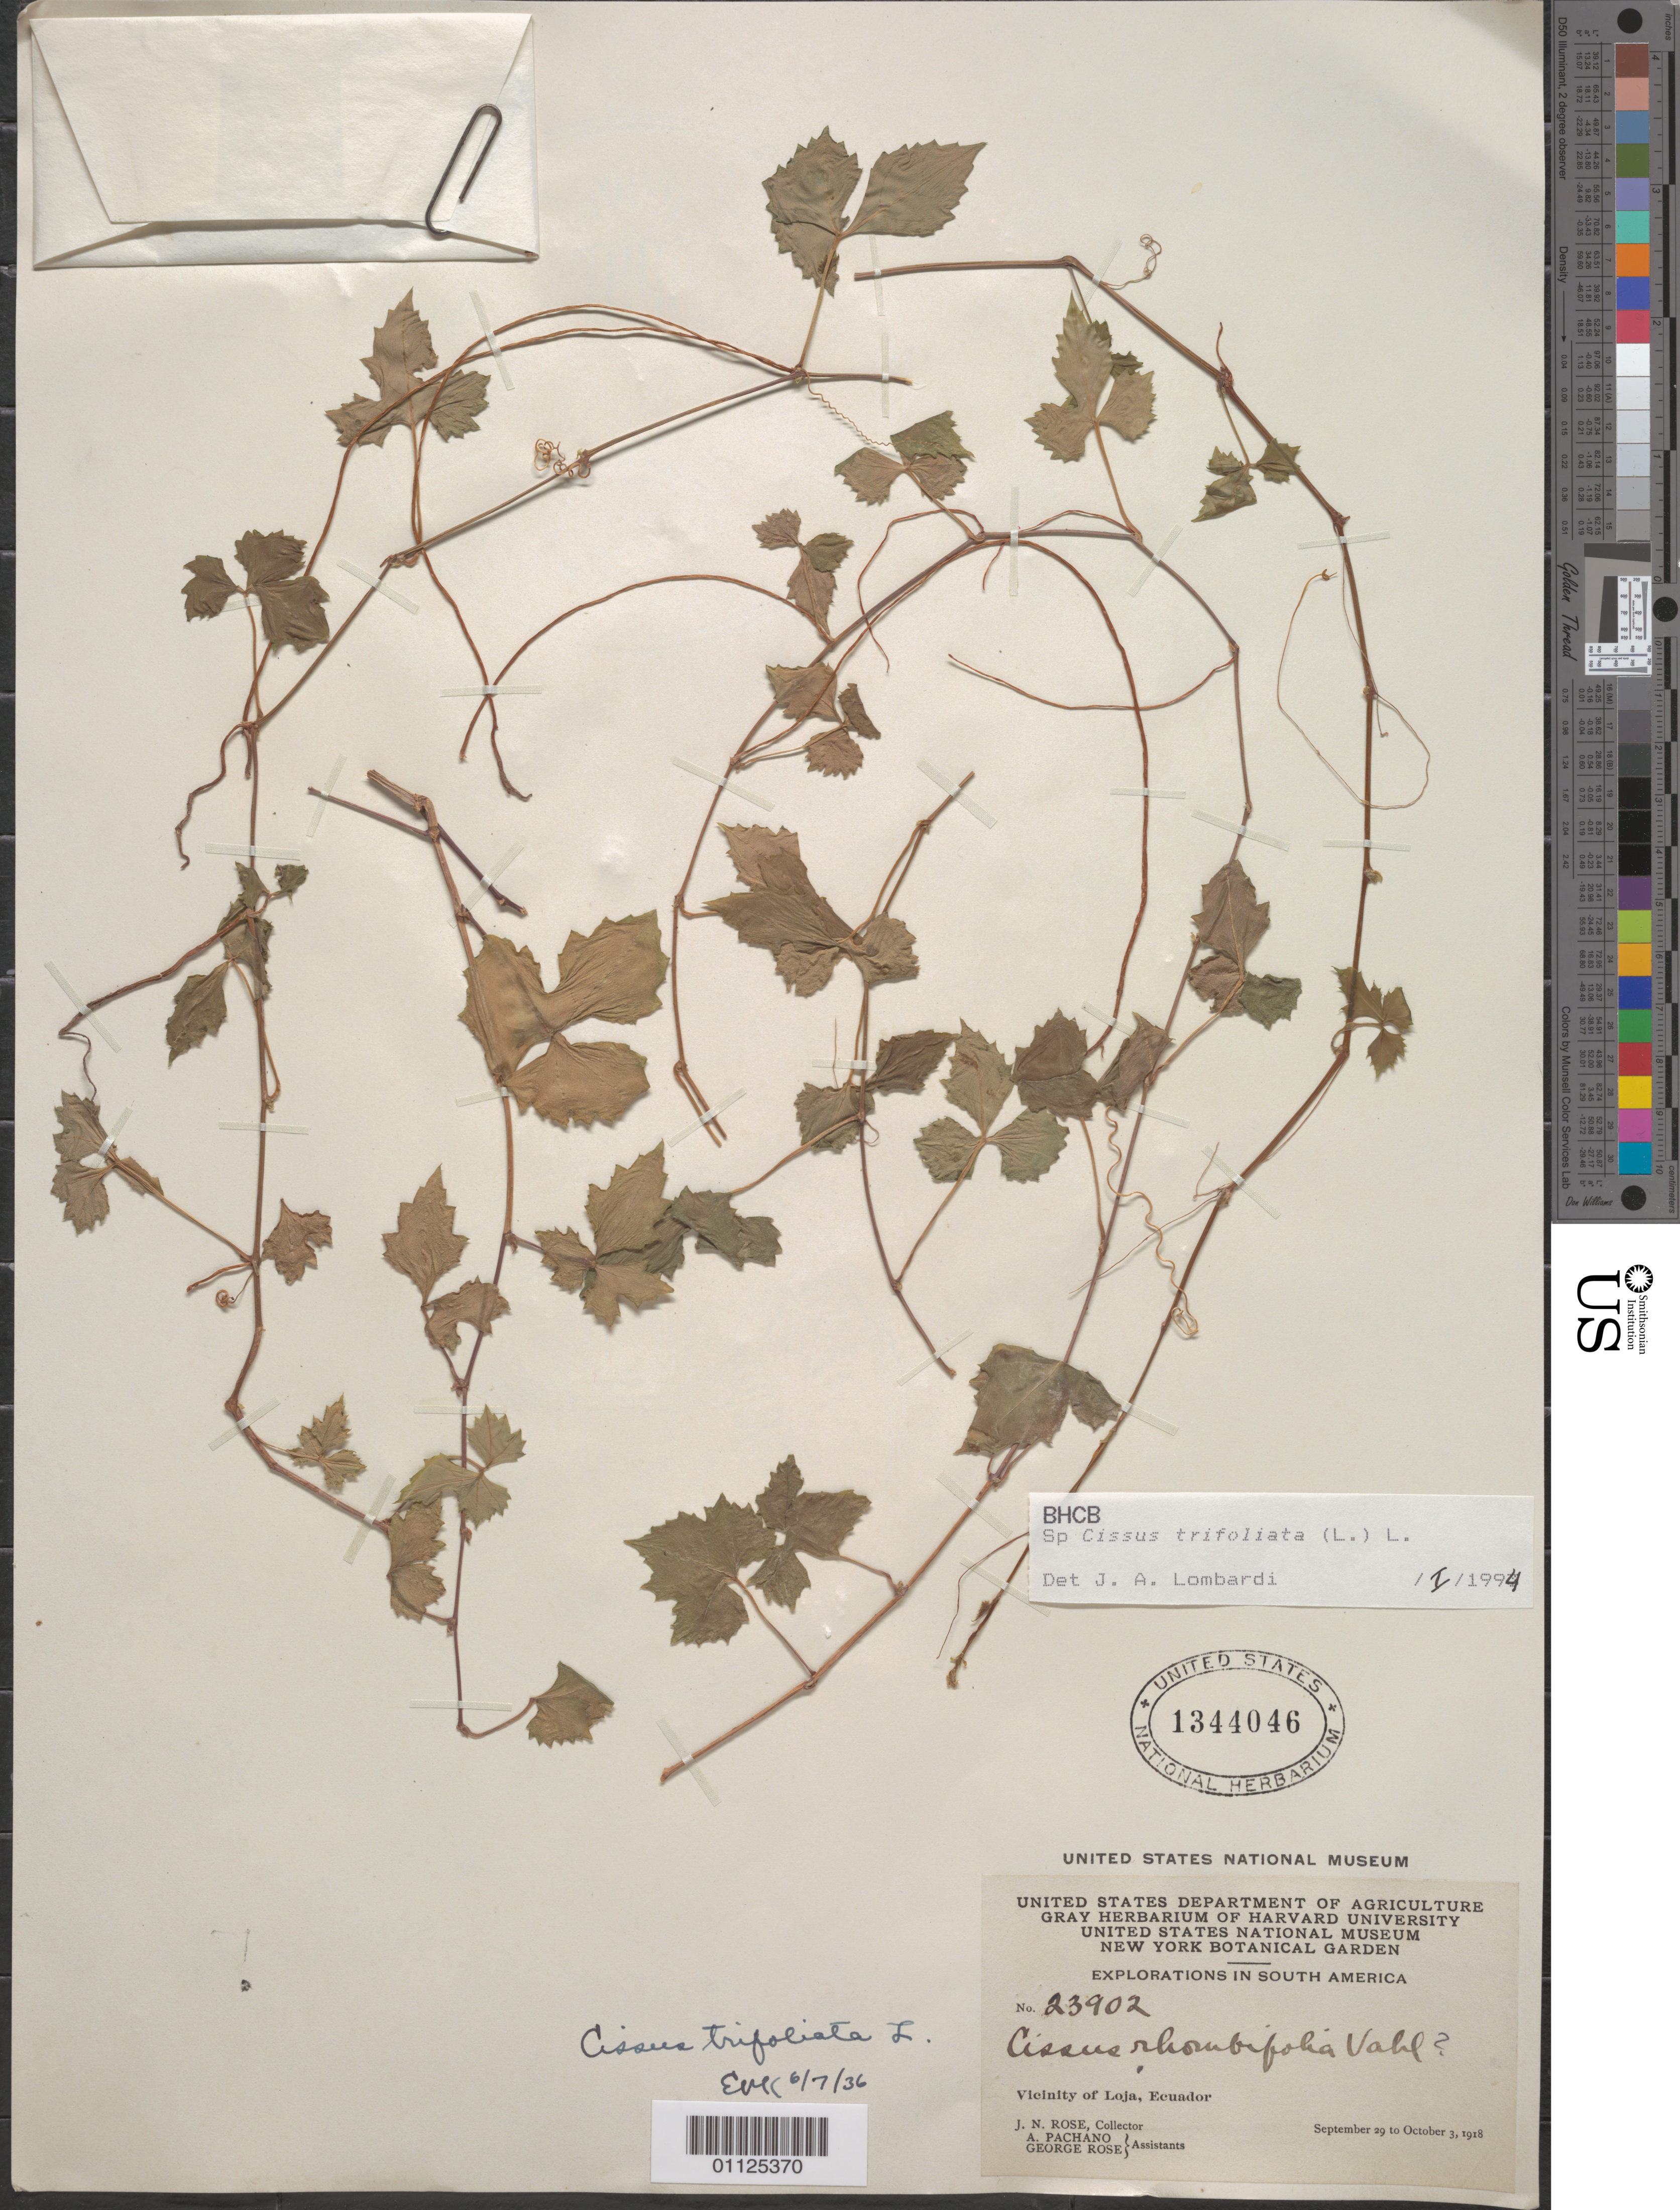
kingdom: Plantae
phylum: Tracheophyta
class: Magnoliopsida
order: Vitales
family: Vitaceae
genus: Cissus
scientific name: Cissus trifoliata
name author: (L.) L.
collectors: J. N. Rose, A. Pachano & G. Rose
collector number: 23902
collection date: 1918-09-29/1918-10-03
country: Ecuador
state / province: Loja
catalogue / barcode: US 1344046